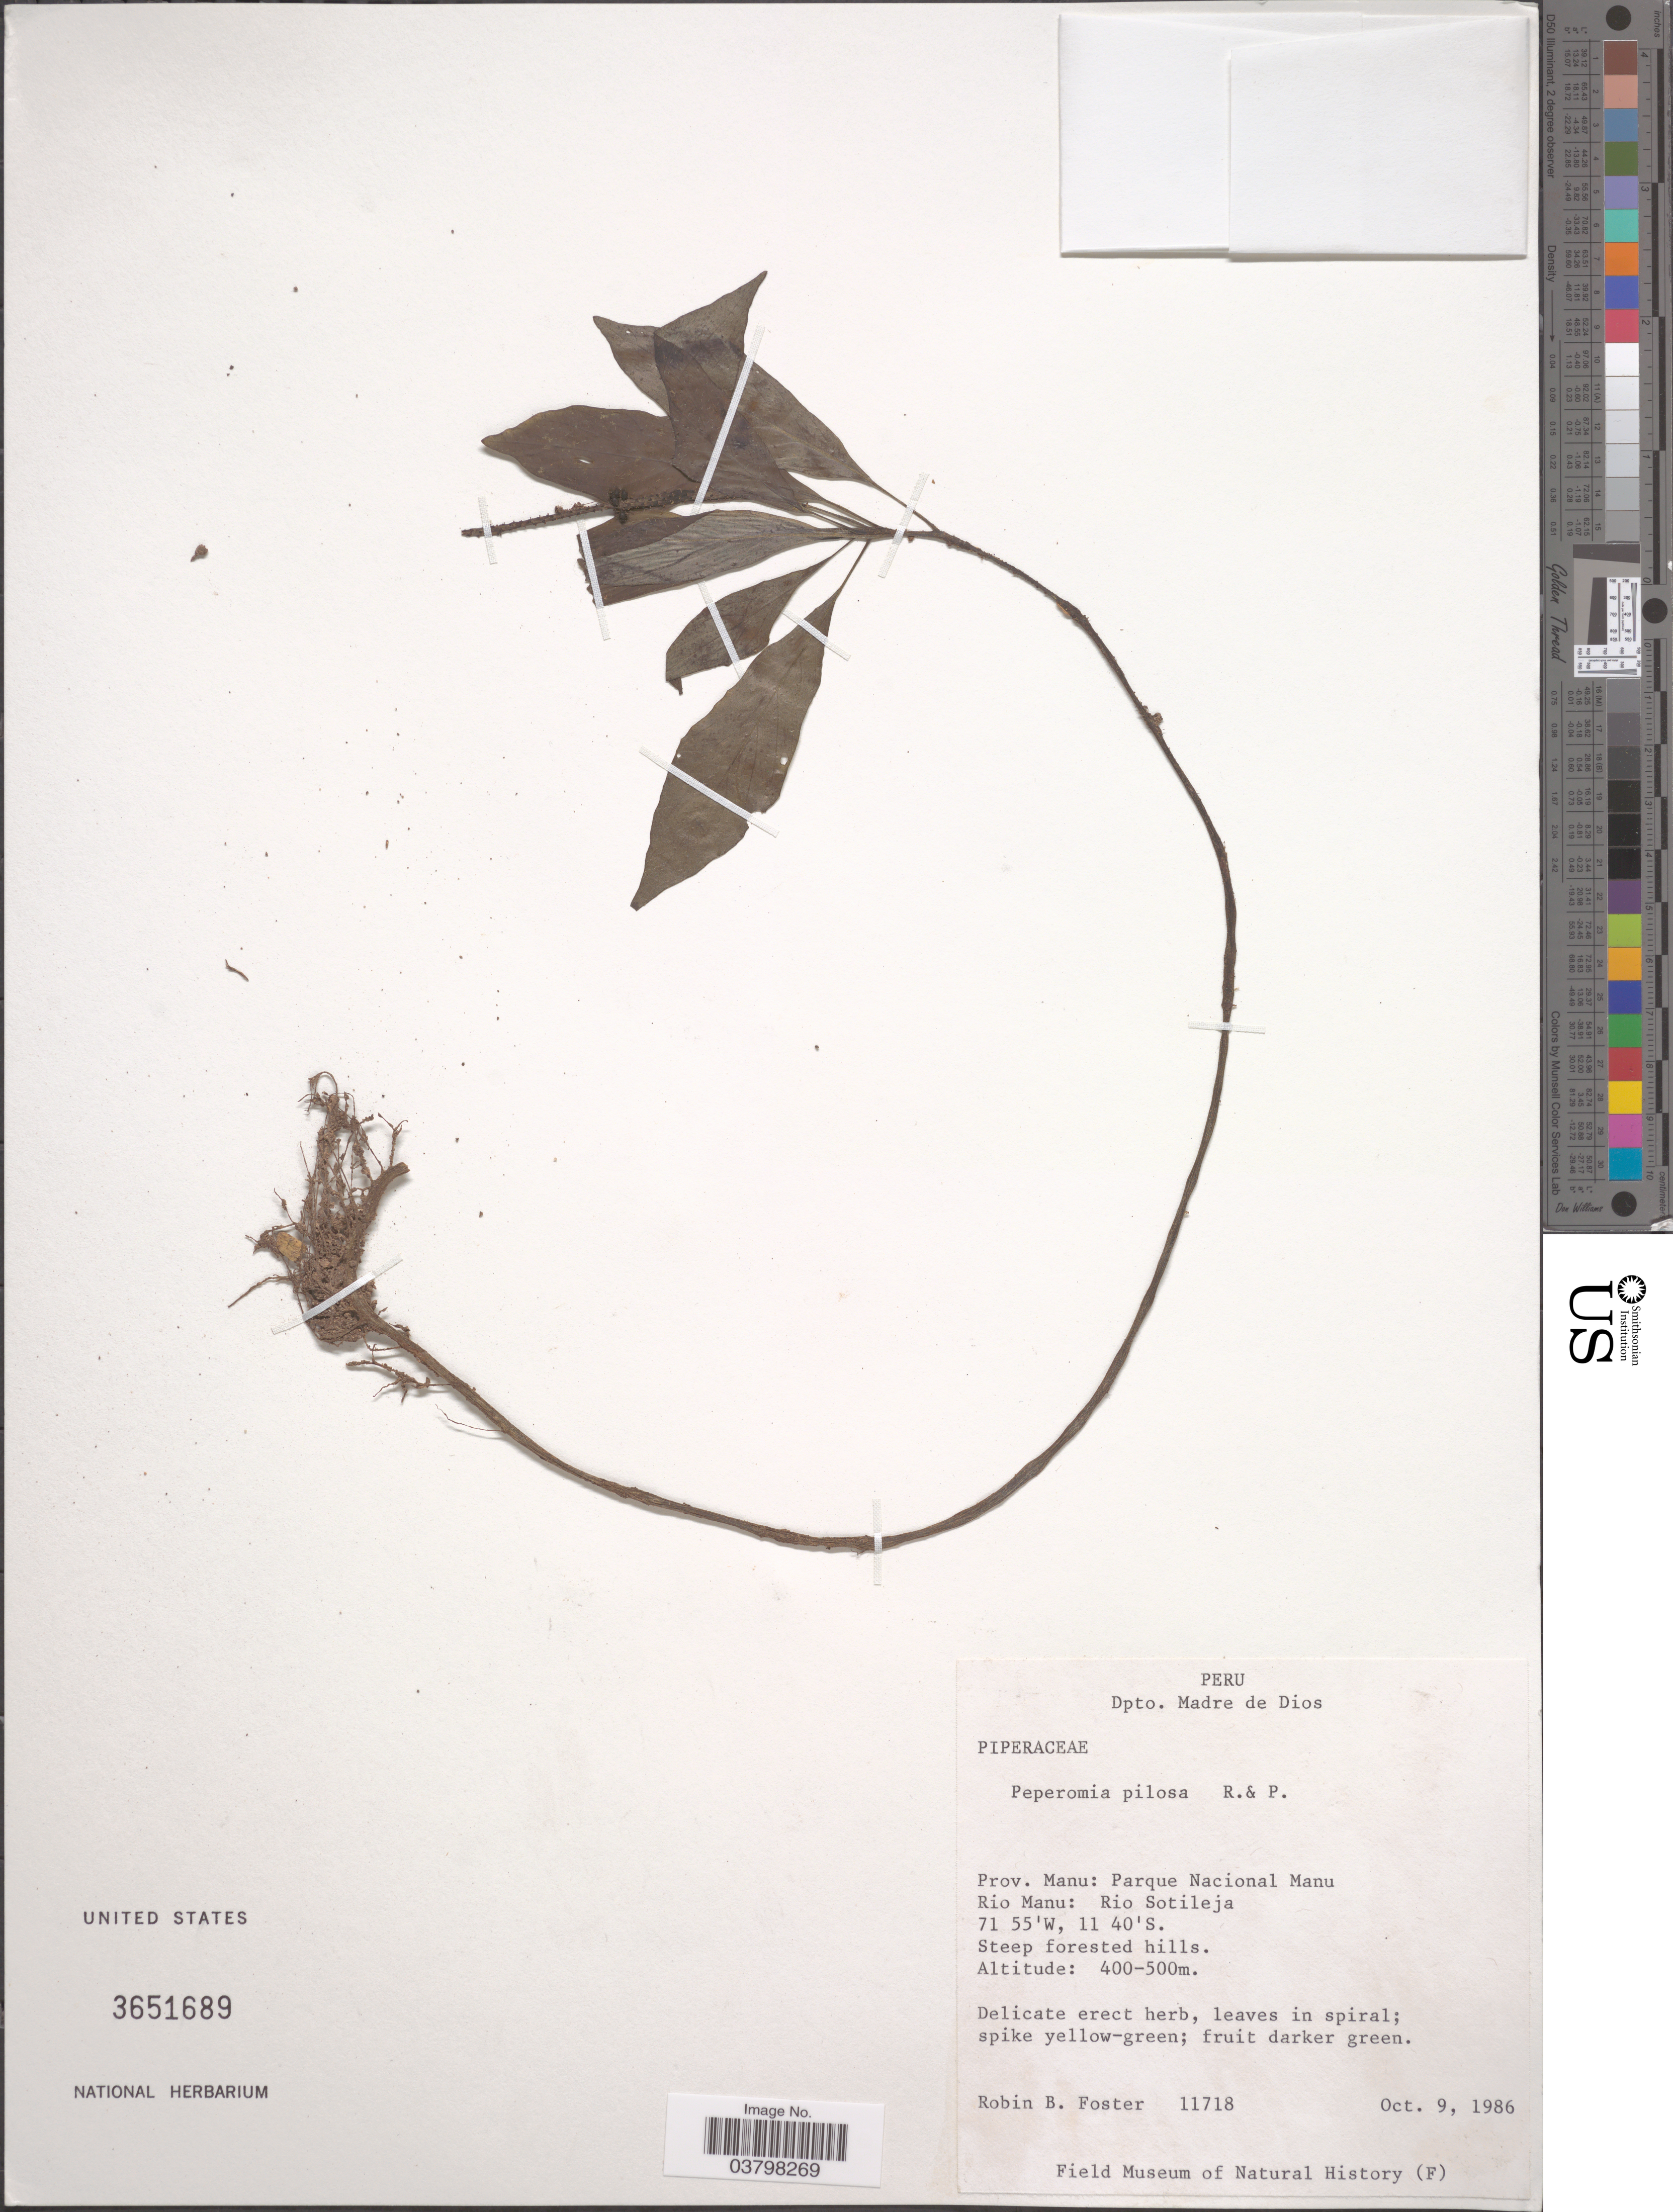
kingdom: Plantae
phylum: Tracheophyta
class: Magnoliopsida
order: Piperales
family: Piperaceae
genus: Peperomia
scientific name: Peperomia pilosa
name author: Ruiz & Pav.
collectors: R. B. Foster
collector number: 11718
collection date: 1986-10-09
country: Peru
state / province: Madre de Dios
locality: Dpto. Madre de Dios. Prov. Manu: Parque Nacional Manu. Rio Manu: Rio Sotileja.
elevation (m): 400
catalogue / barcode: US 3651689